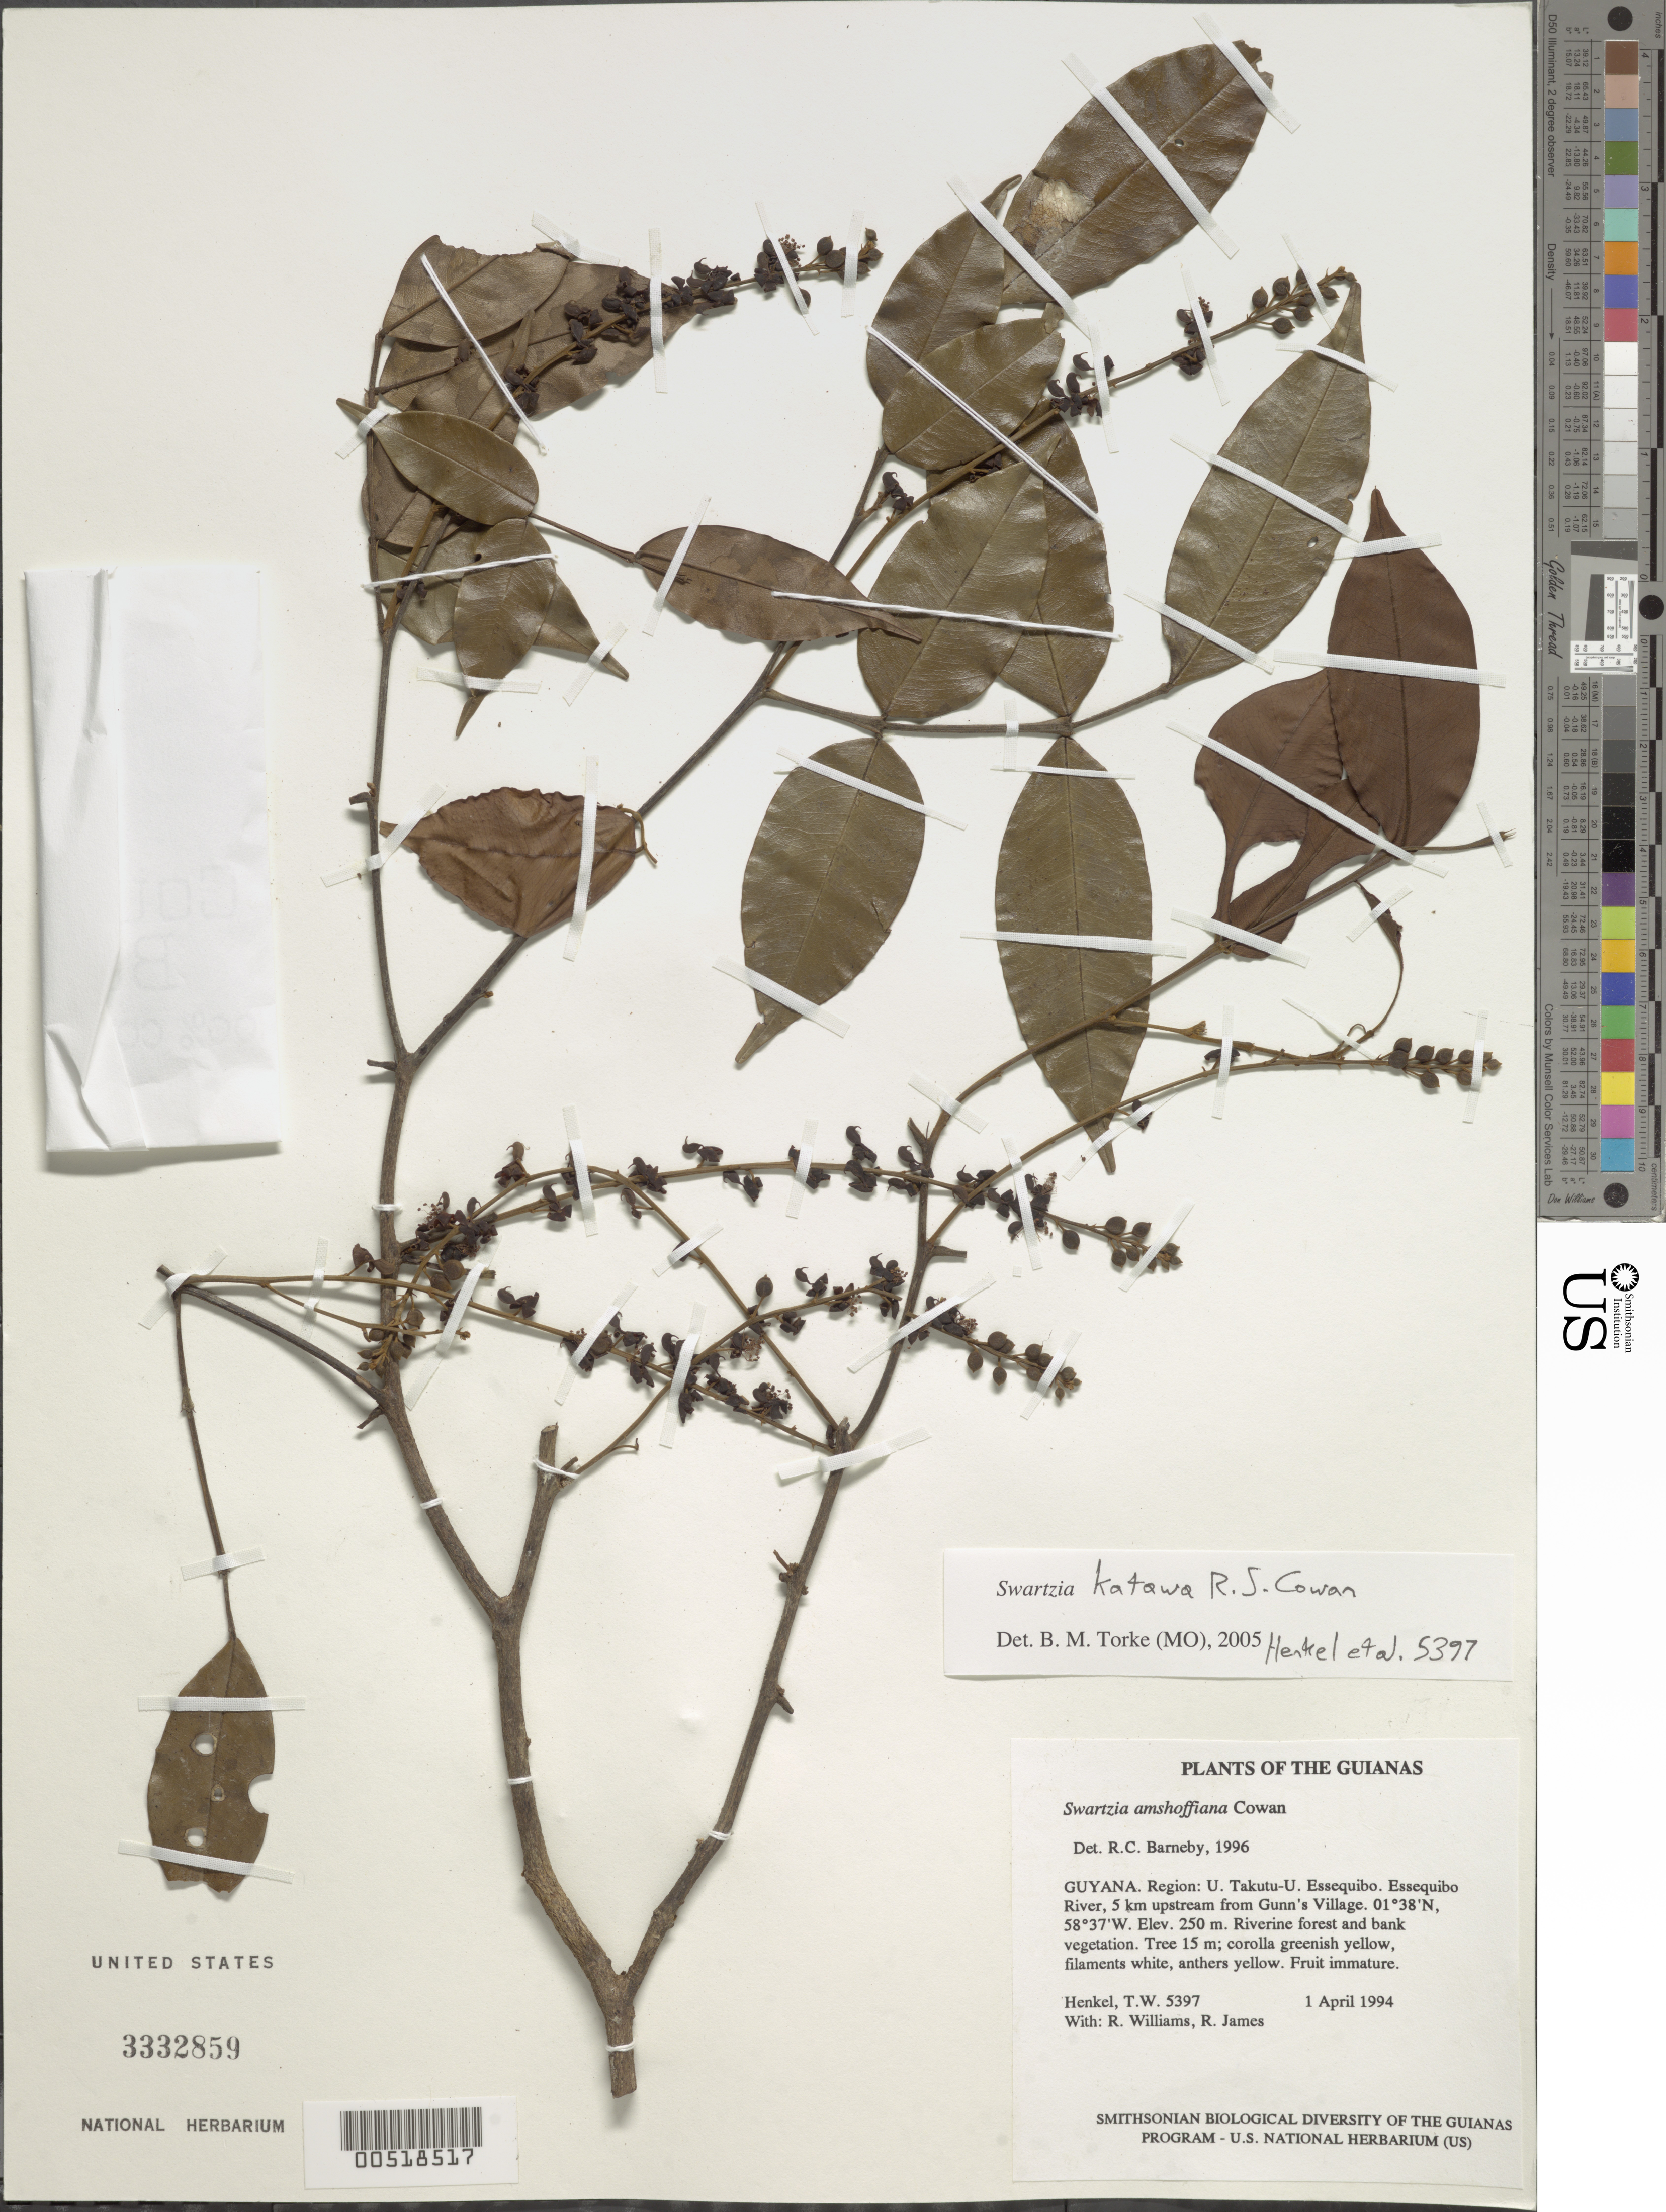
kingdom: Plantae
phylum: Tracheophyta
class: Magnoliopsida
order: Fabales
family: Fabaceae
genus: Swartzia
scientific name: Swartzia katawa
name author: R.S. Cowan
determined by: Barneby, Rupert C., (NY)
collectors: T. Henkel, R. Williams & R. James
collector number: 5397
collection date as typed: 1 April 1994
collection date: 1994-04-01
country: Guyana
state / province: U. Takutu-U. Essequibo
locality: Essequibo River, 5 km upstream from Gunn's Village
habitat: Riverine forest and bank vegetation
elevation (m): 250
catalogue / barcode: US 3332859